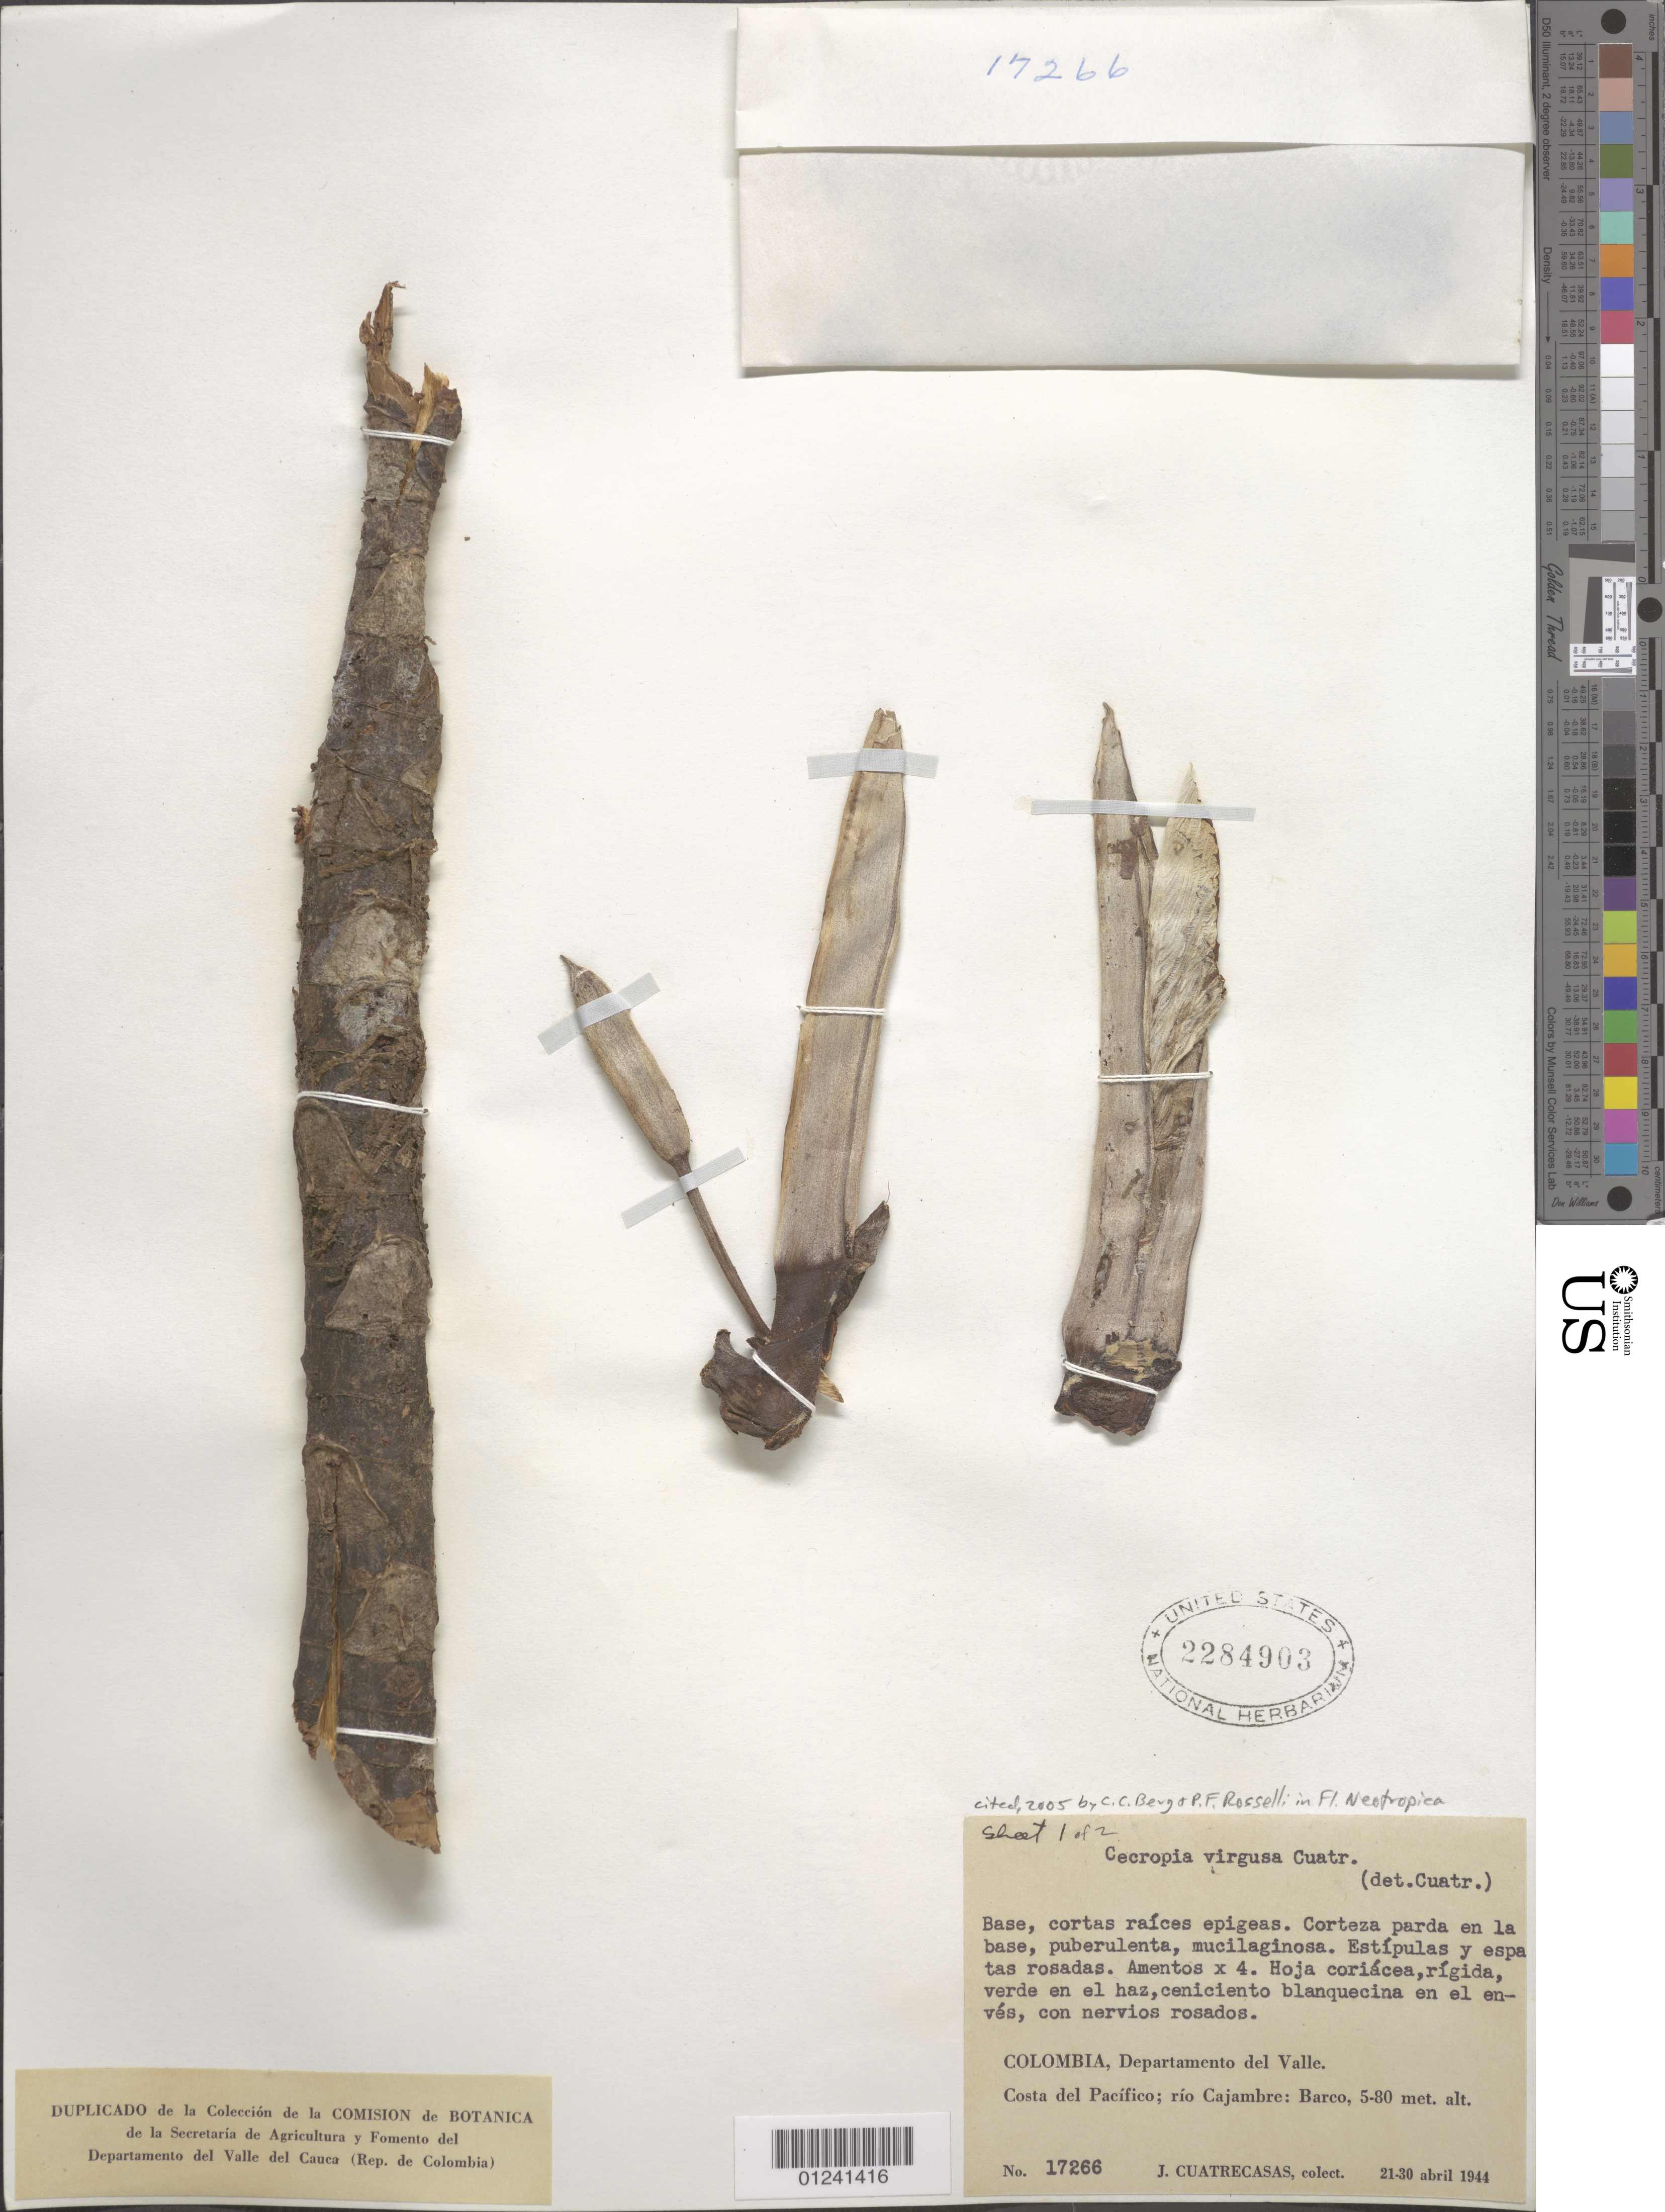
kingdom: Plantae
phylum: Tracheophyta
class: Magnoliopsida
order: Rosales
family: Urticaceae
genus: Cecropia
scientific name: Cecropia virgusa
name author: Cuatrec.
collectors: J. Cuatrecasas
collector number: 17266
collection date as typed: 21 Apr 1944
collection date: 1944-04-21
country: Colombia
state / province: Valle del Cauca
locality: Costa del Pacifico, Rio Cajambre.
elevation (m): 5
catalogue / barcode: US 2284903